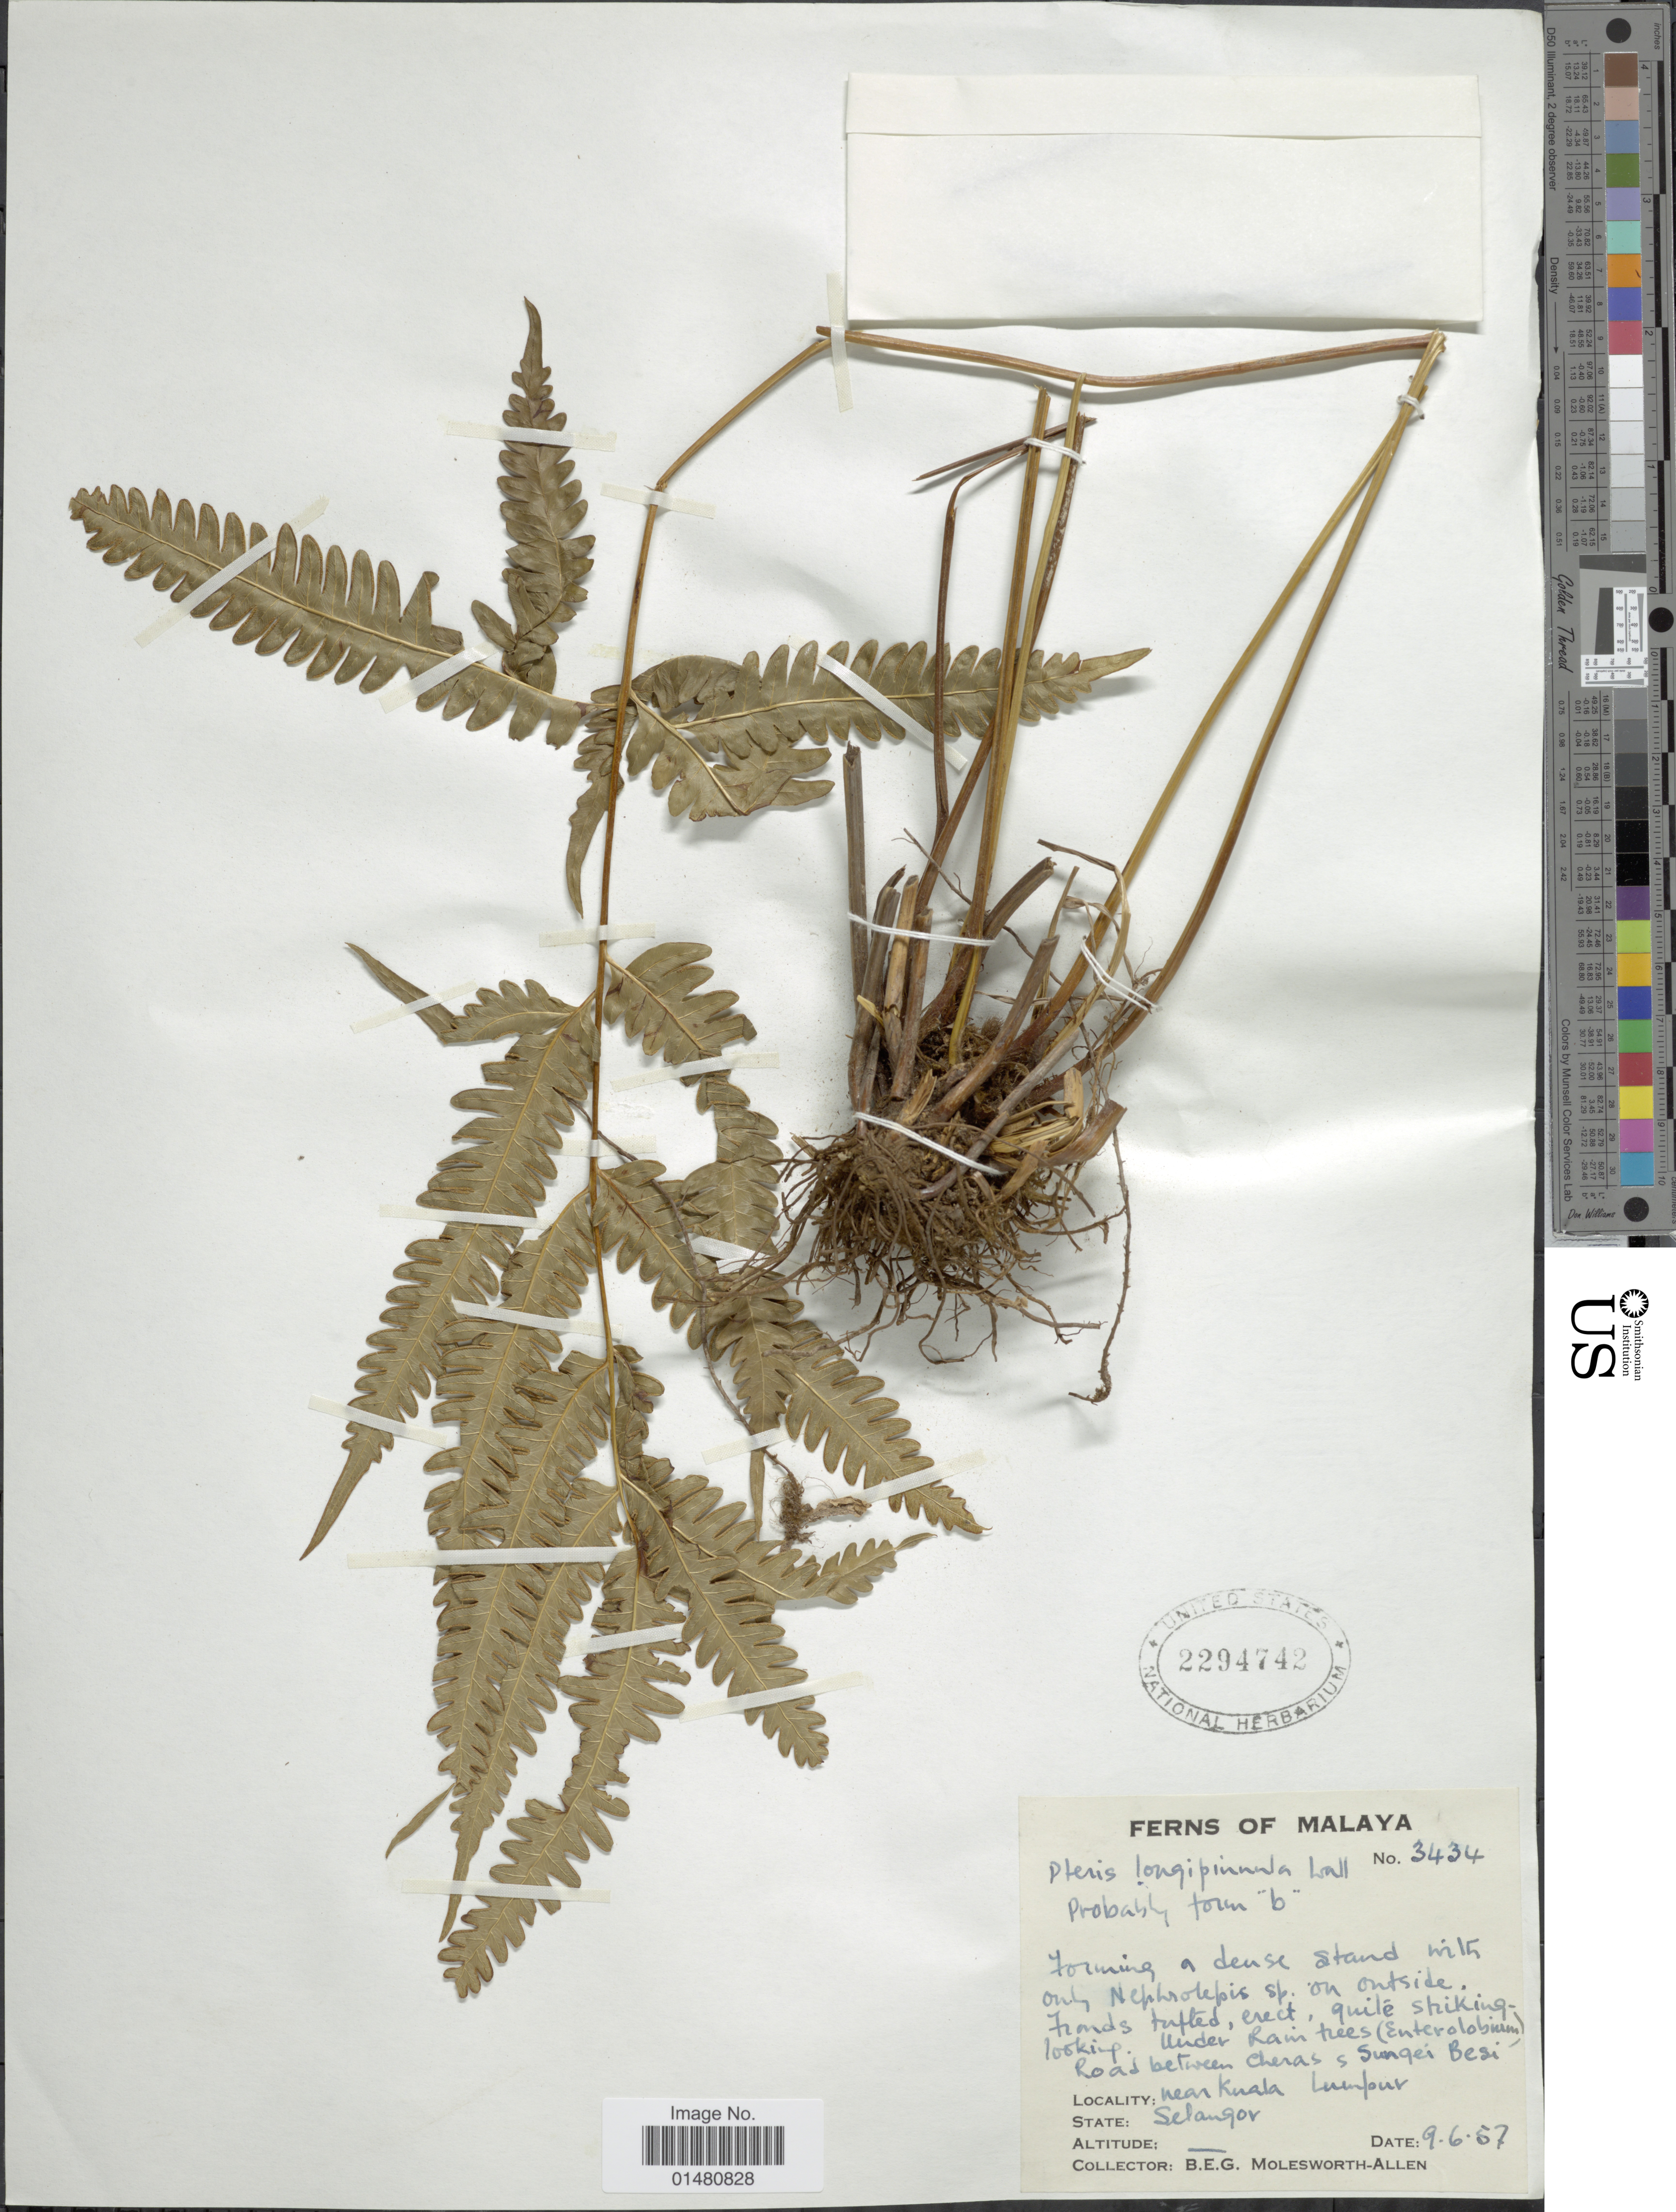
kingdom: Plantae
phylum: Tracheophyta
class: Polypodiopsida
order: Polypodiales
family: Pteridaceae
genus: Pteris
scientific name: Pteris longipinnula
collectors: B. E. G. Molesworth-Allen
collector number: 3434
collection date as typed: Transcribed d/m/y: 9/6/57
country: Malaysia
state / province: Selangor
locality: Malaya, Road between Cheras & Sungei Besi near Kuala Lumpur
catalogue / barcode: US 2294742